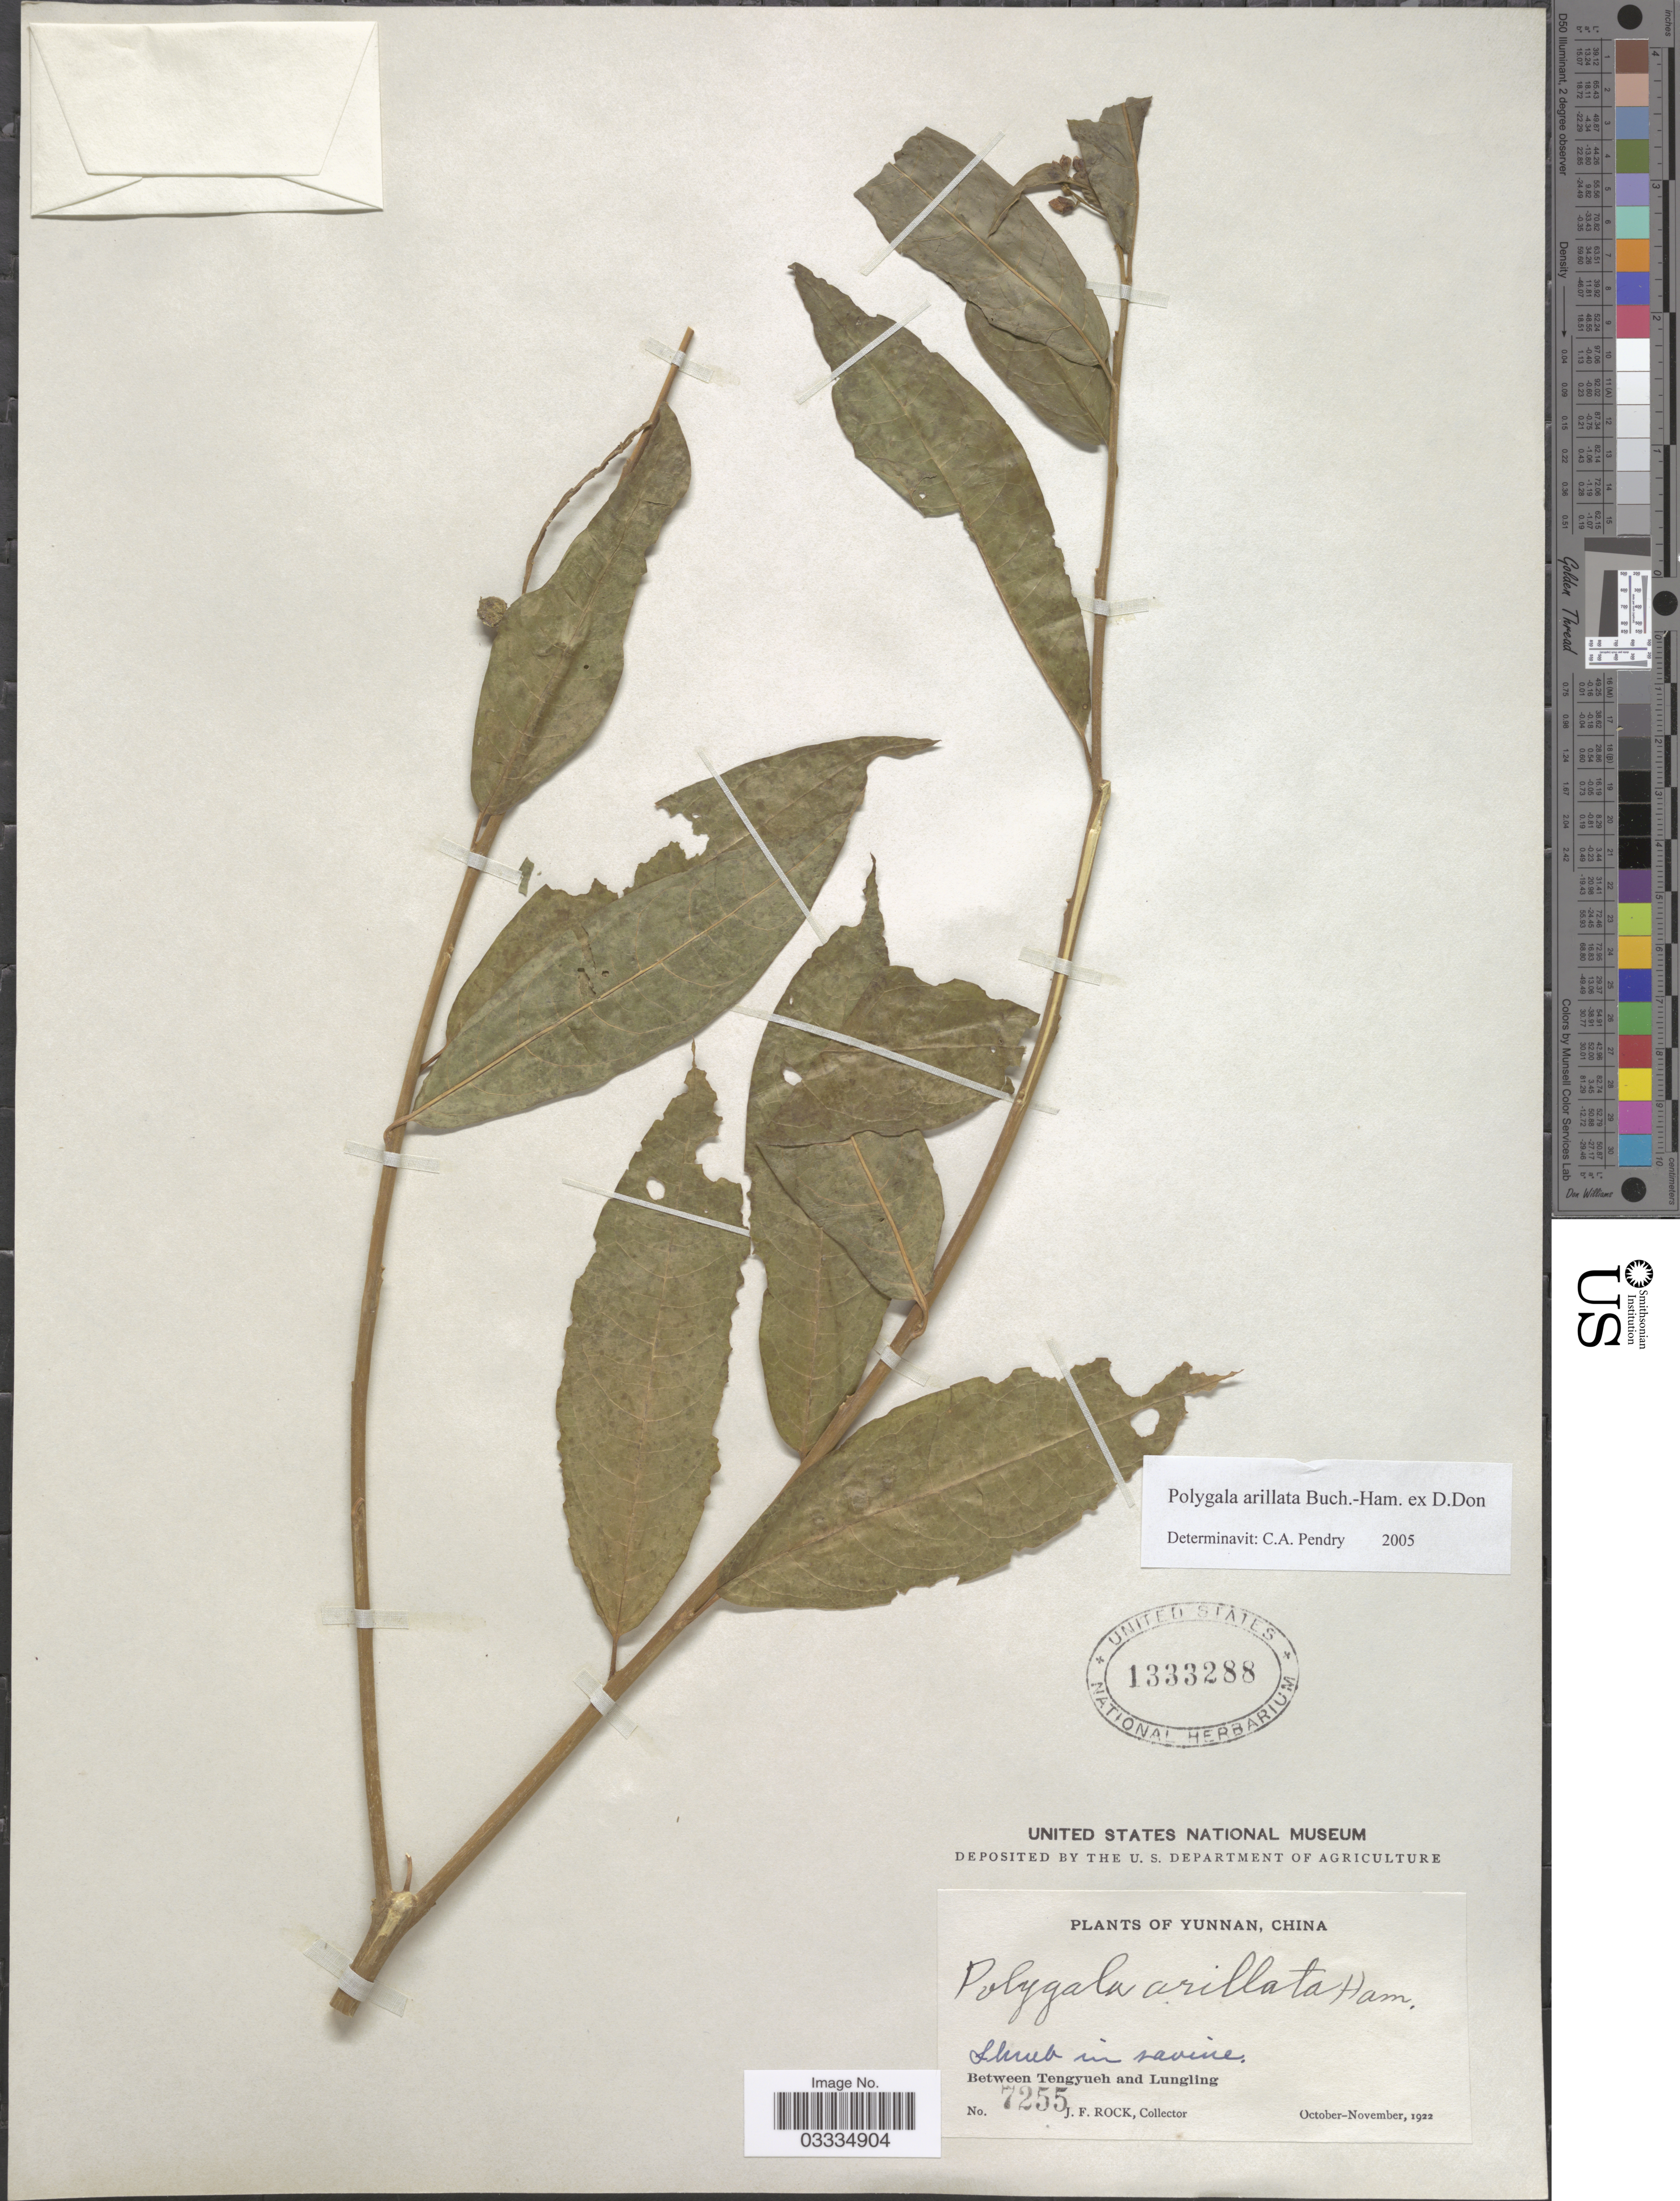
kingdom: Plantae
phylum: Tracheophyta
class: Magnoliopsida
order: Fabales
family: Polygalaceae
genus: Polygala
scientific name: Polygala arillata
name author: Buch.-Ham. ex D. Don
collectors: J. Rock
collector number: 7255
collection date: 1922-10/1922-11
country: China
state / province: Yunnan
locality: Between Tengyueh and Lungling.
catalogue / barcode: US 1333288